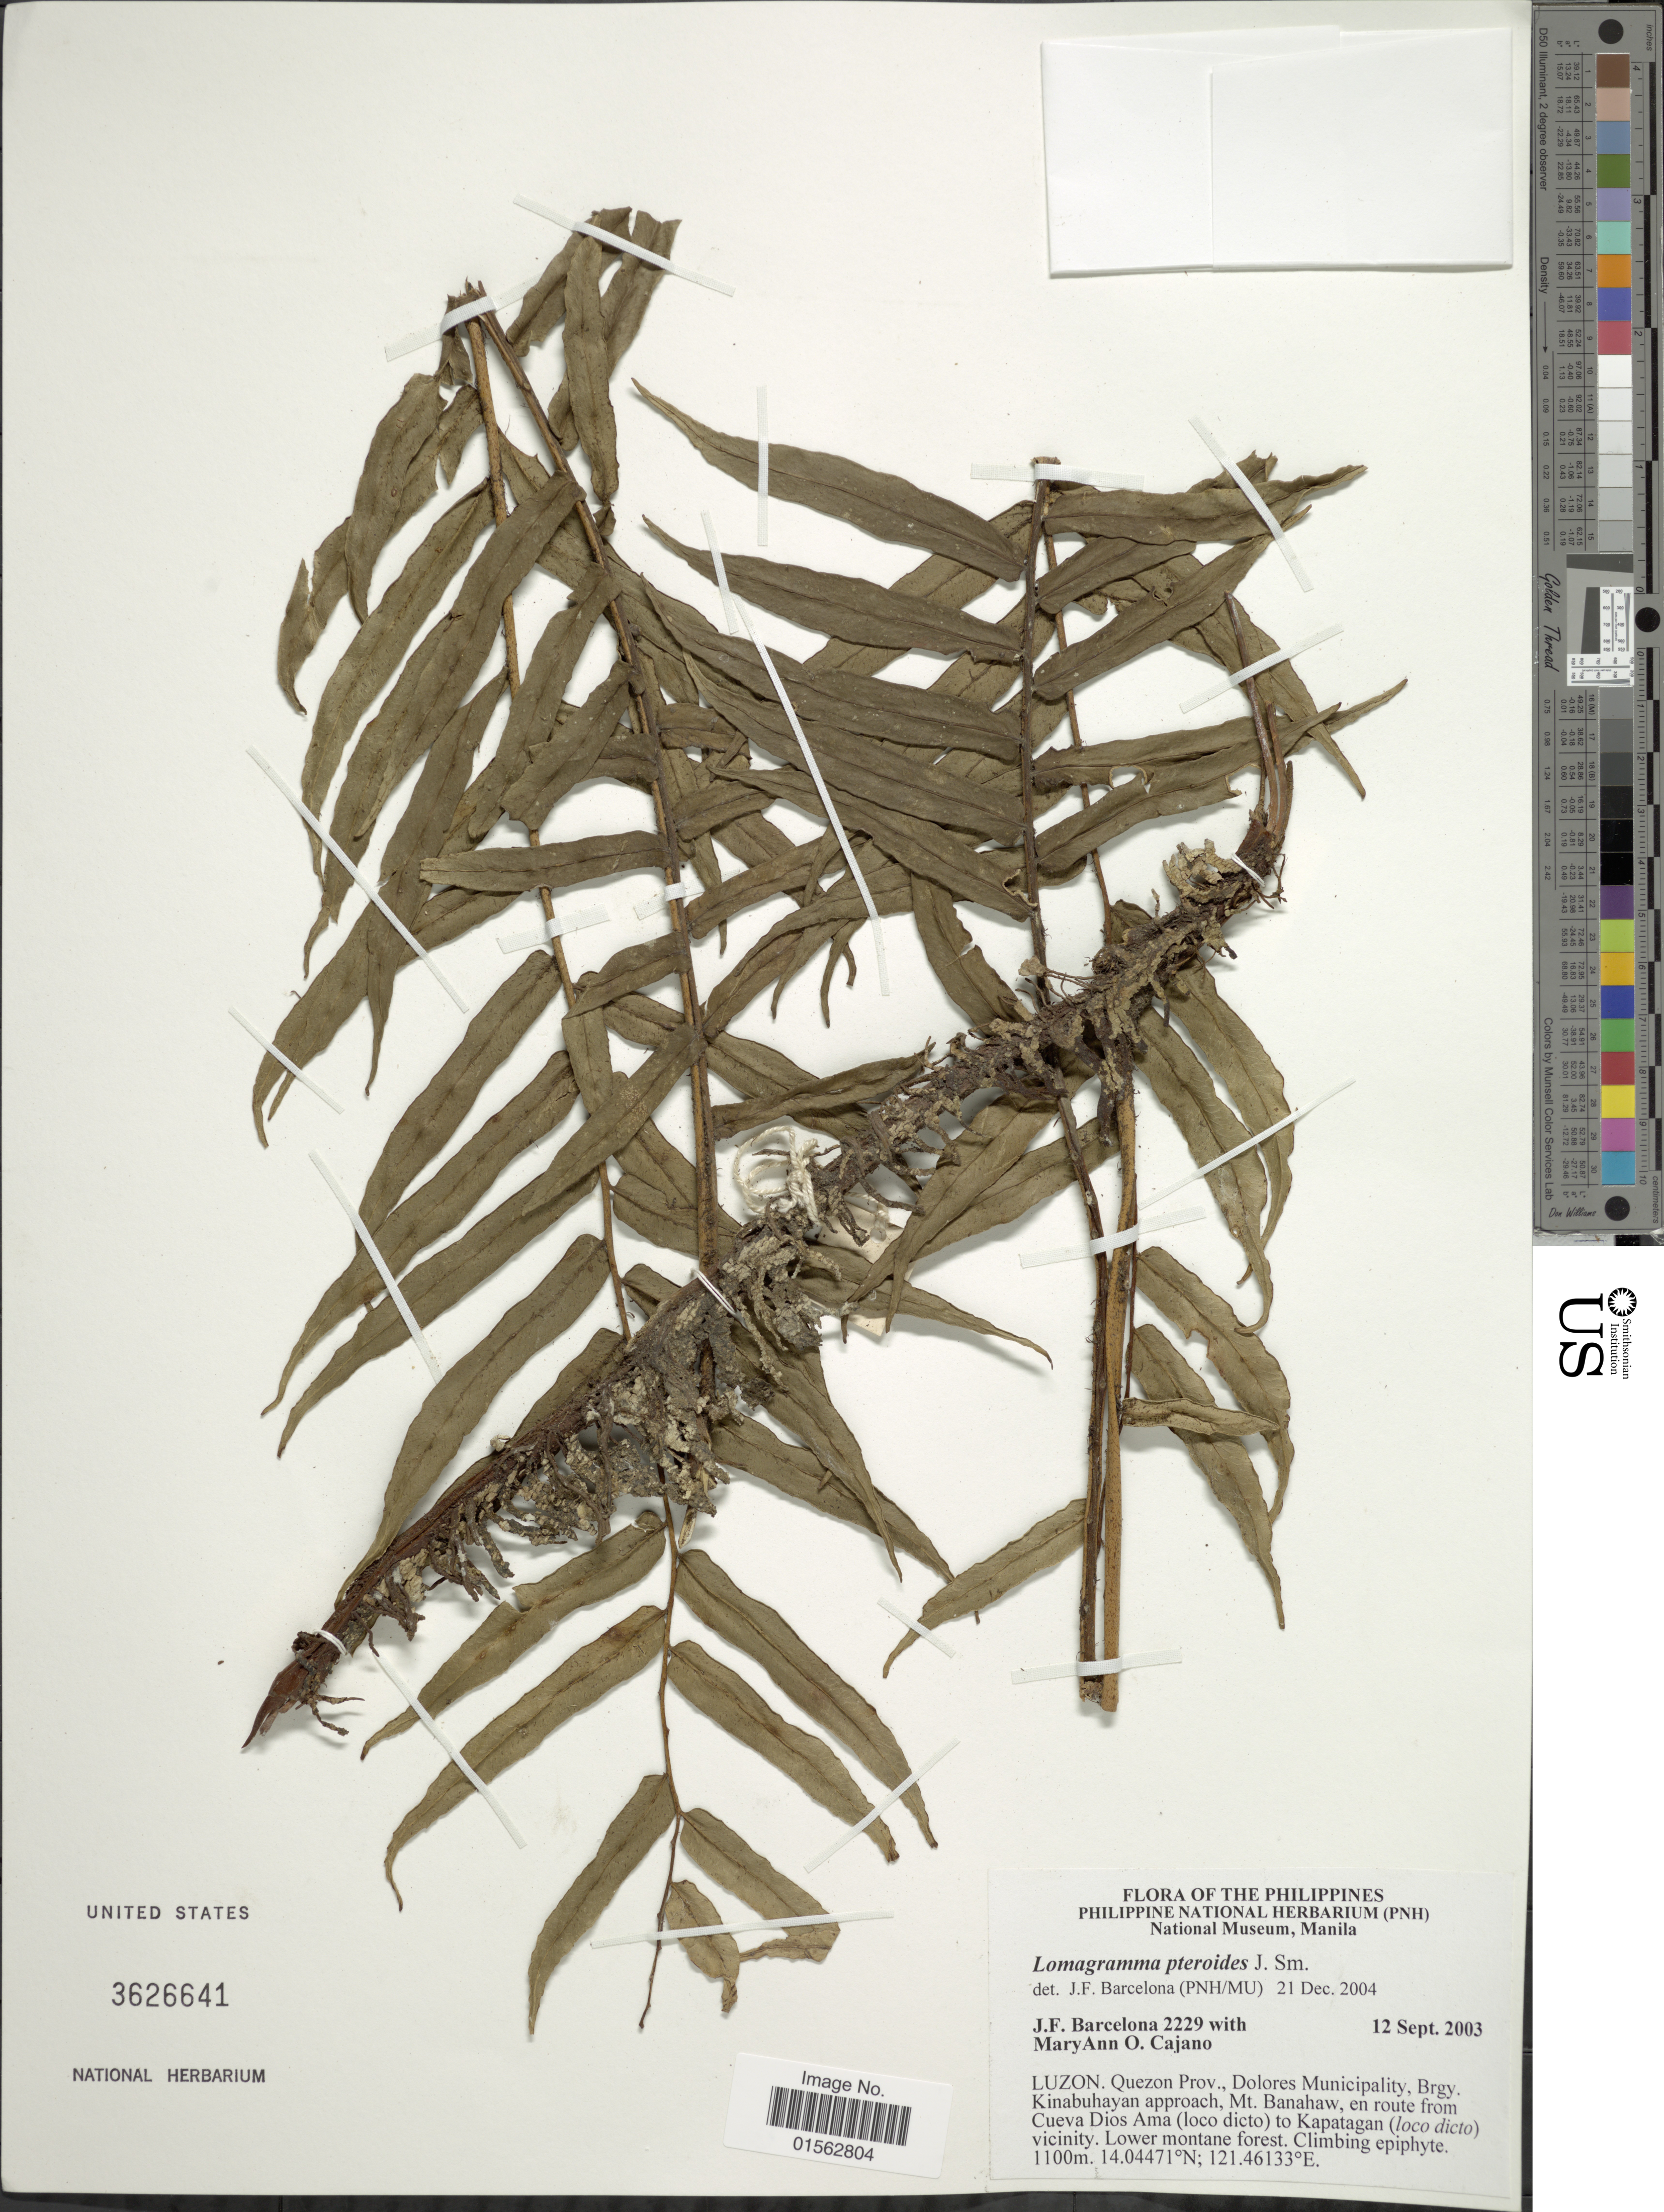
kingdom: Plantae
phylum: Tracheophyta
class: Polypodiopsida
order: Polypodiales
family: Dryopteridaceae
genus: Lomagramma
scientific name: Lomagramma pteroides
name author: J. Sm.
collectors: J. F. Barcelona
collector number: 2229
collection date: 2003-09-12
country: Philippines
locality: Ohilippines, Luzon, Quezon Prov., Dolores Municipality, Brgy. Kinabuhayan approach, Mt. banahaw, en route from Cueva Dios Ama (loco dicto) to Kapatagan (loco dicto) vicinity, lower montane forest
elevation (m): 1100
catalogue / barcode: US 3626641